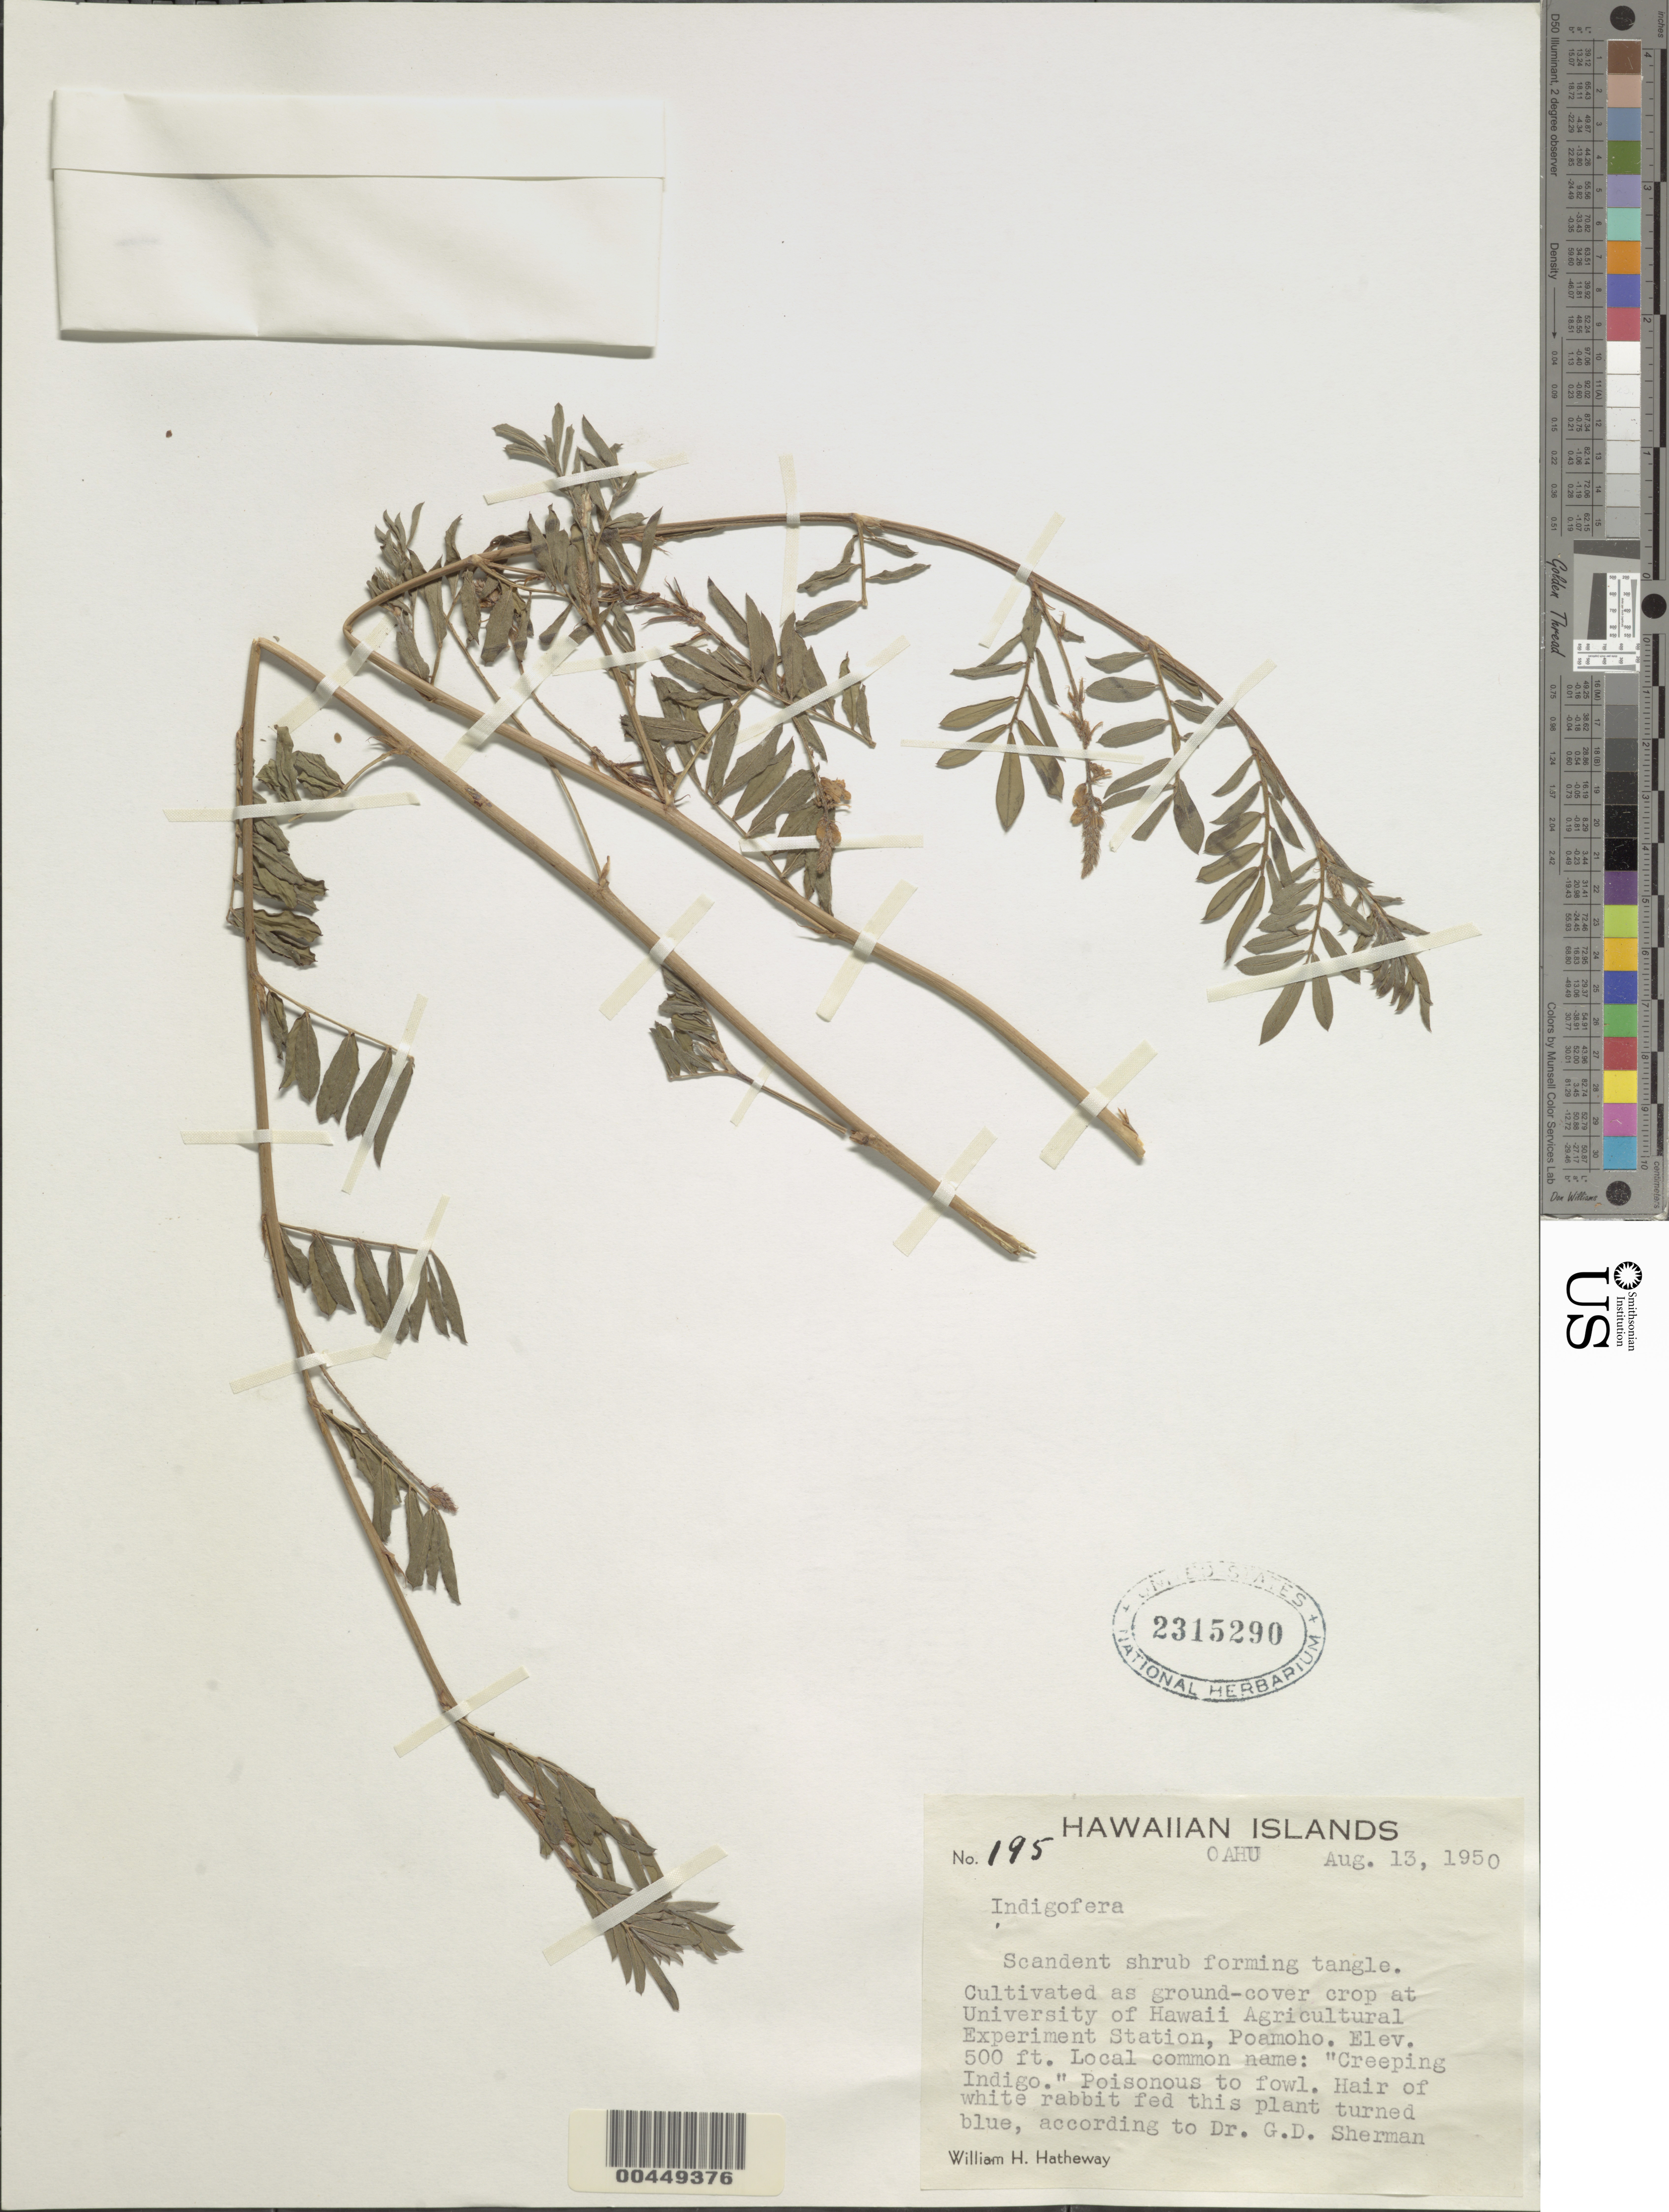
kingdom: Plantae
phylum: Tracheophyta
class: Magnoliopsida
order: Fabales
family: Fabaceae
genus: Indigofera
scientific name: Indigofera sp.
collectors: W. H. Hatheway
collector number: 195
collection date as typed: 13 Aug 1950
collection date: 1950-08-13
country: United States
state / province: Hawaii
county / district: Honolulu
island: Oahu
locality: University of Hawaii Agricultural Experiment Station, Poamoho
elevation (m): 152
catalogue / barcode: US 2315290